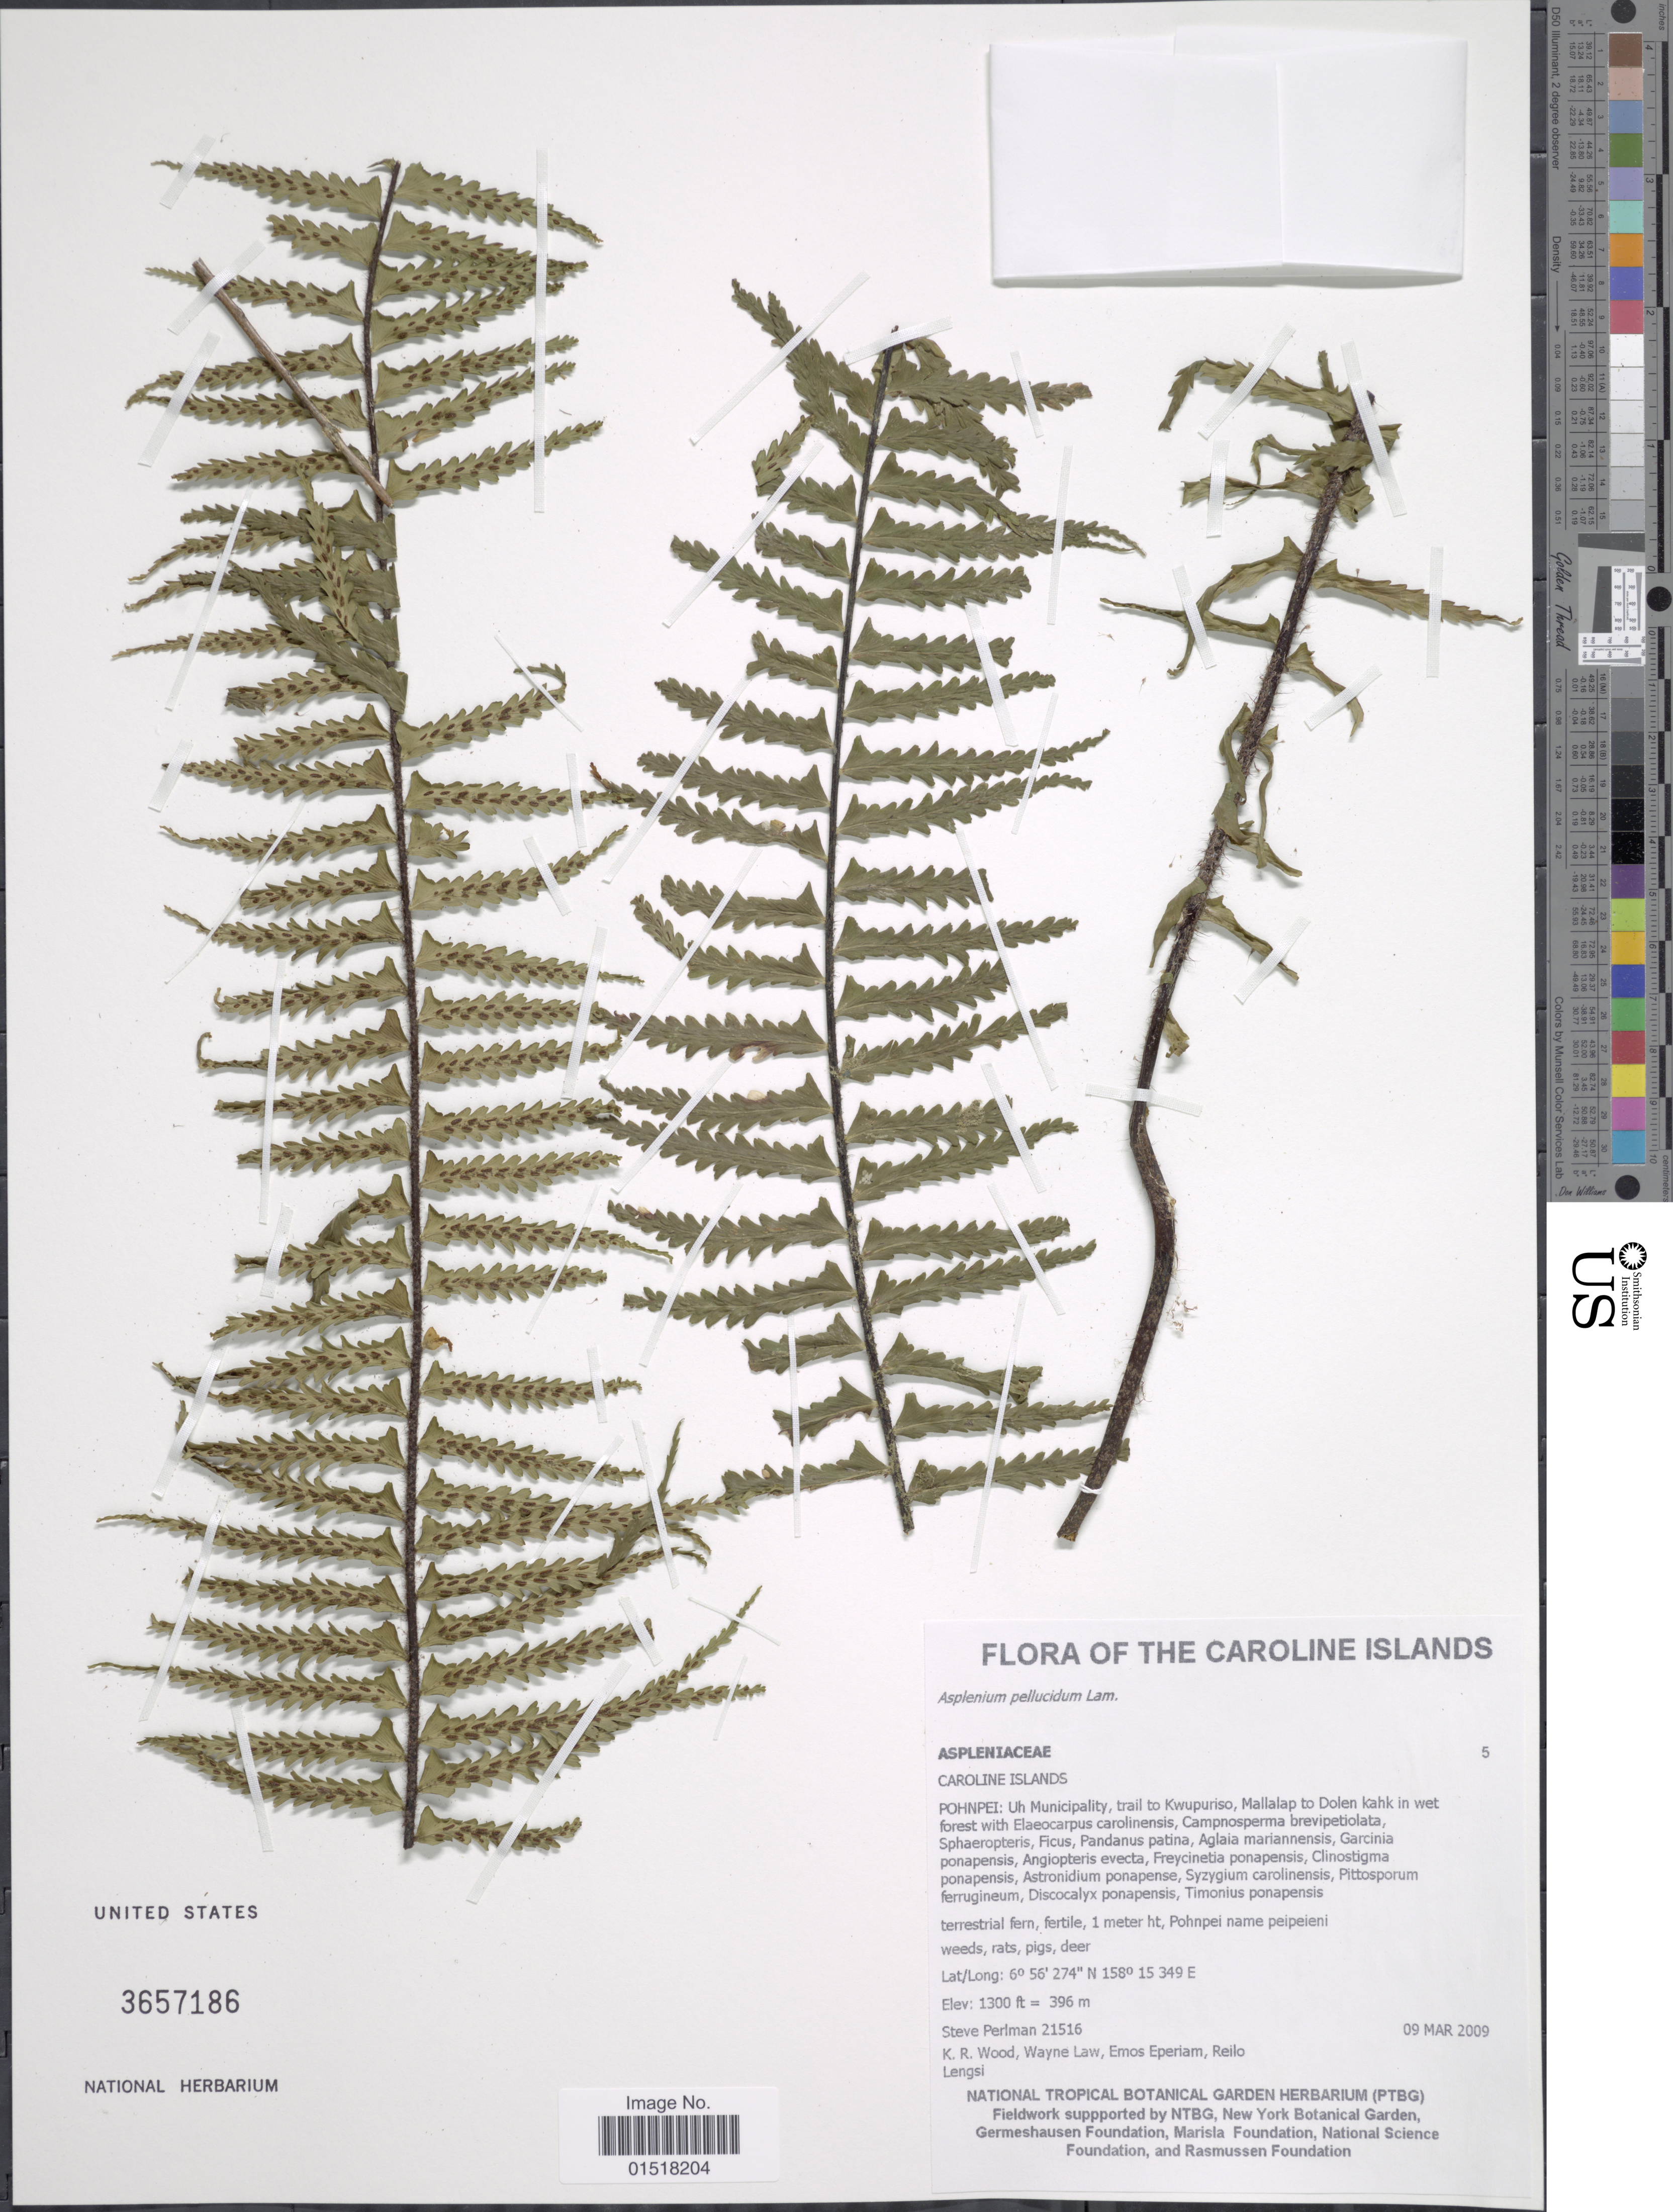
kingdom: Plantae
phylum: Tracheophyta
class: Polypodiopsida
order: Polypodiales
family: Aspleniaceae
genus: Asplenium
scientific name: Asplenium pellucidum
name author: Lam.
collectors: S. Perlman, K. R. Wood, W. Law, E. Eperiam & R. Lengsi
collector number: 21516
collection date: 2009-03-09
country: Micronesia, Federated States of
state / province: Pohnpei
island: Pohnpei [Ponape]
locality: Caroline Islands. Pohnpei: Uh Municipality, trail to Kwupuriso, Mallalap to Dolen kahk in wet forest.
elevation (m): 396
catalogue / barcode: US 3657186